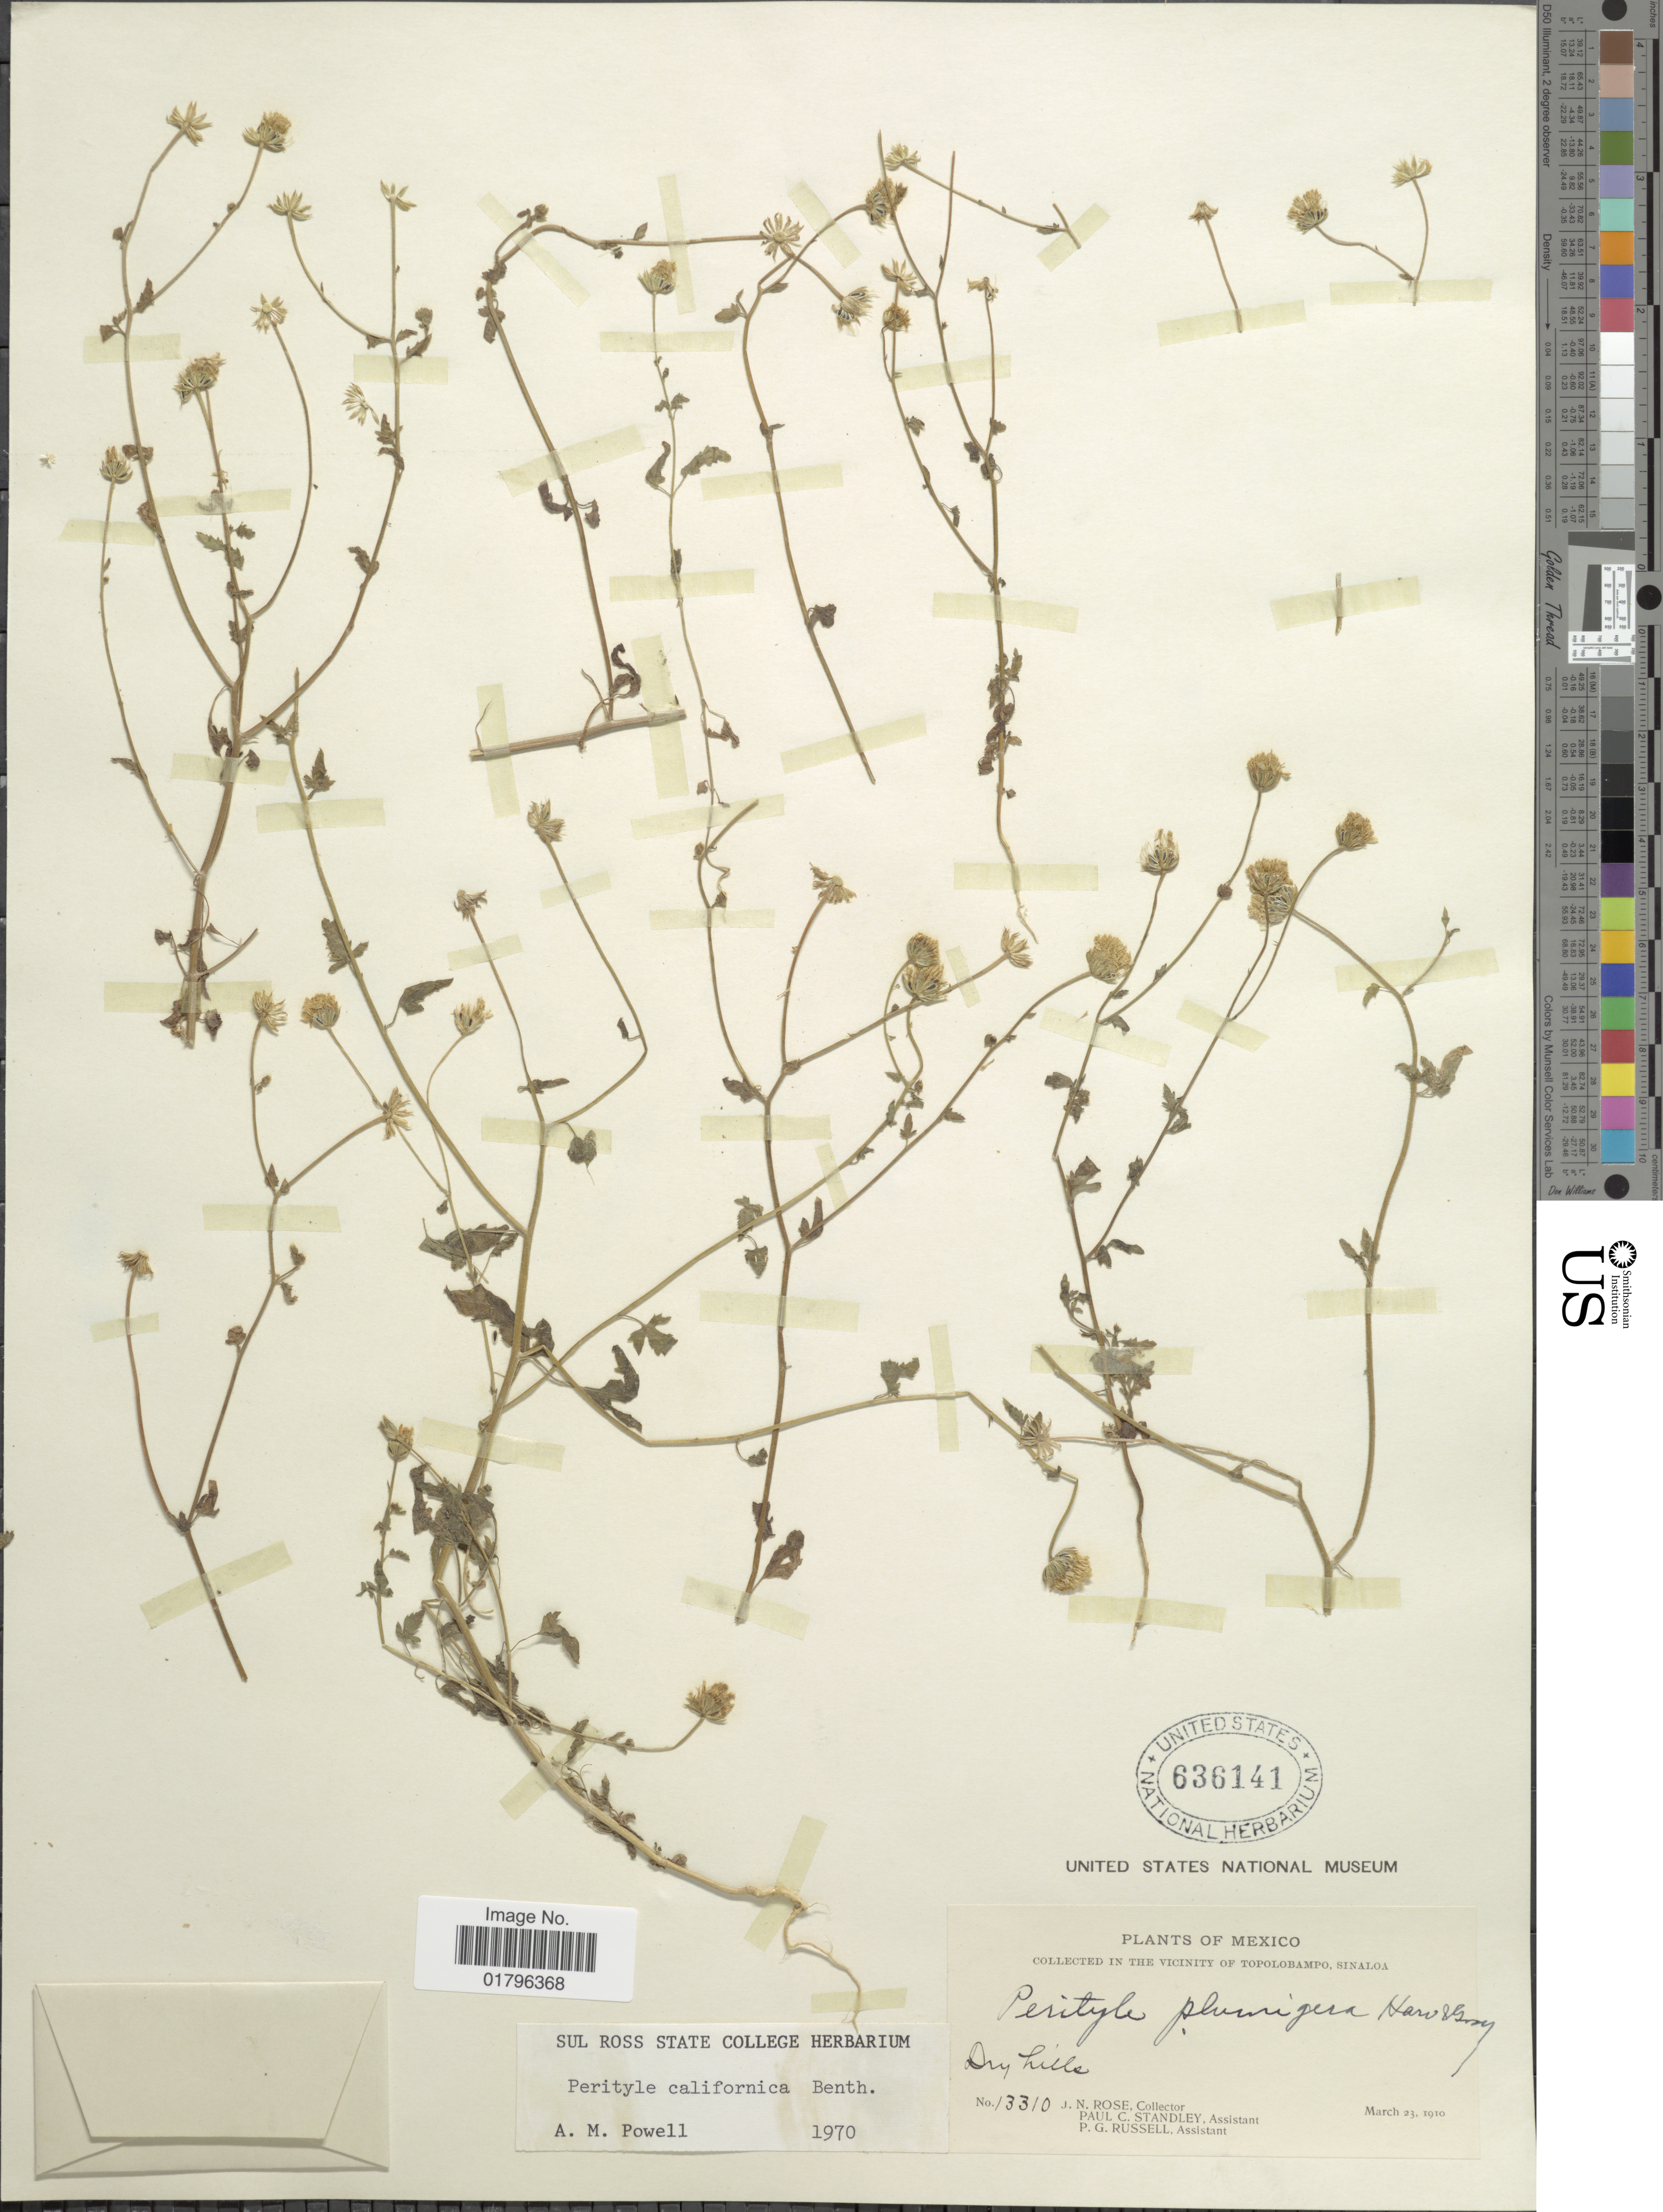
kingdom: Plantae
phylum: Tracheophyta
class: Magnoliopsida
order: Asterales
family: Asteraceae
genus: Perityle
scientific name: Perityle californica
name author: Benth.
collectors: J. N. Rose, P. C. Standley & P. G. Russell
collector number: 13310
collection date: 1910-03-23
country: Mexico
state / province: Sinaloa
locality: Vicinity of Topolobampo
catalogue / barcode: US 636141